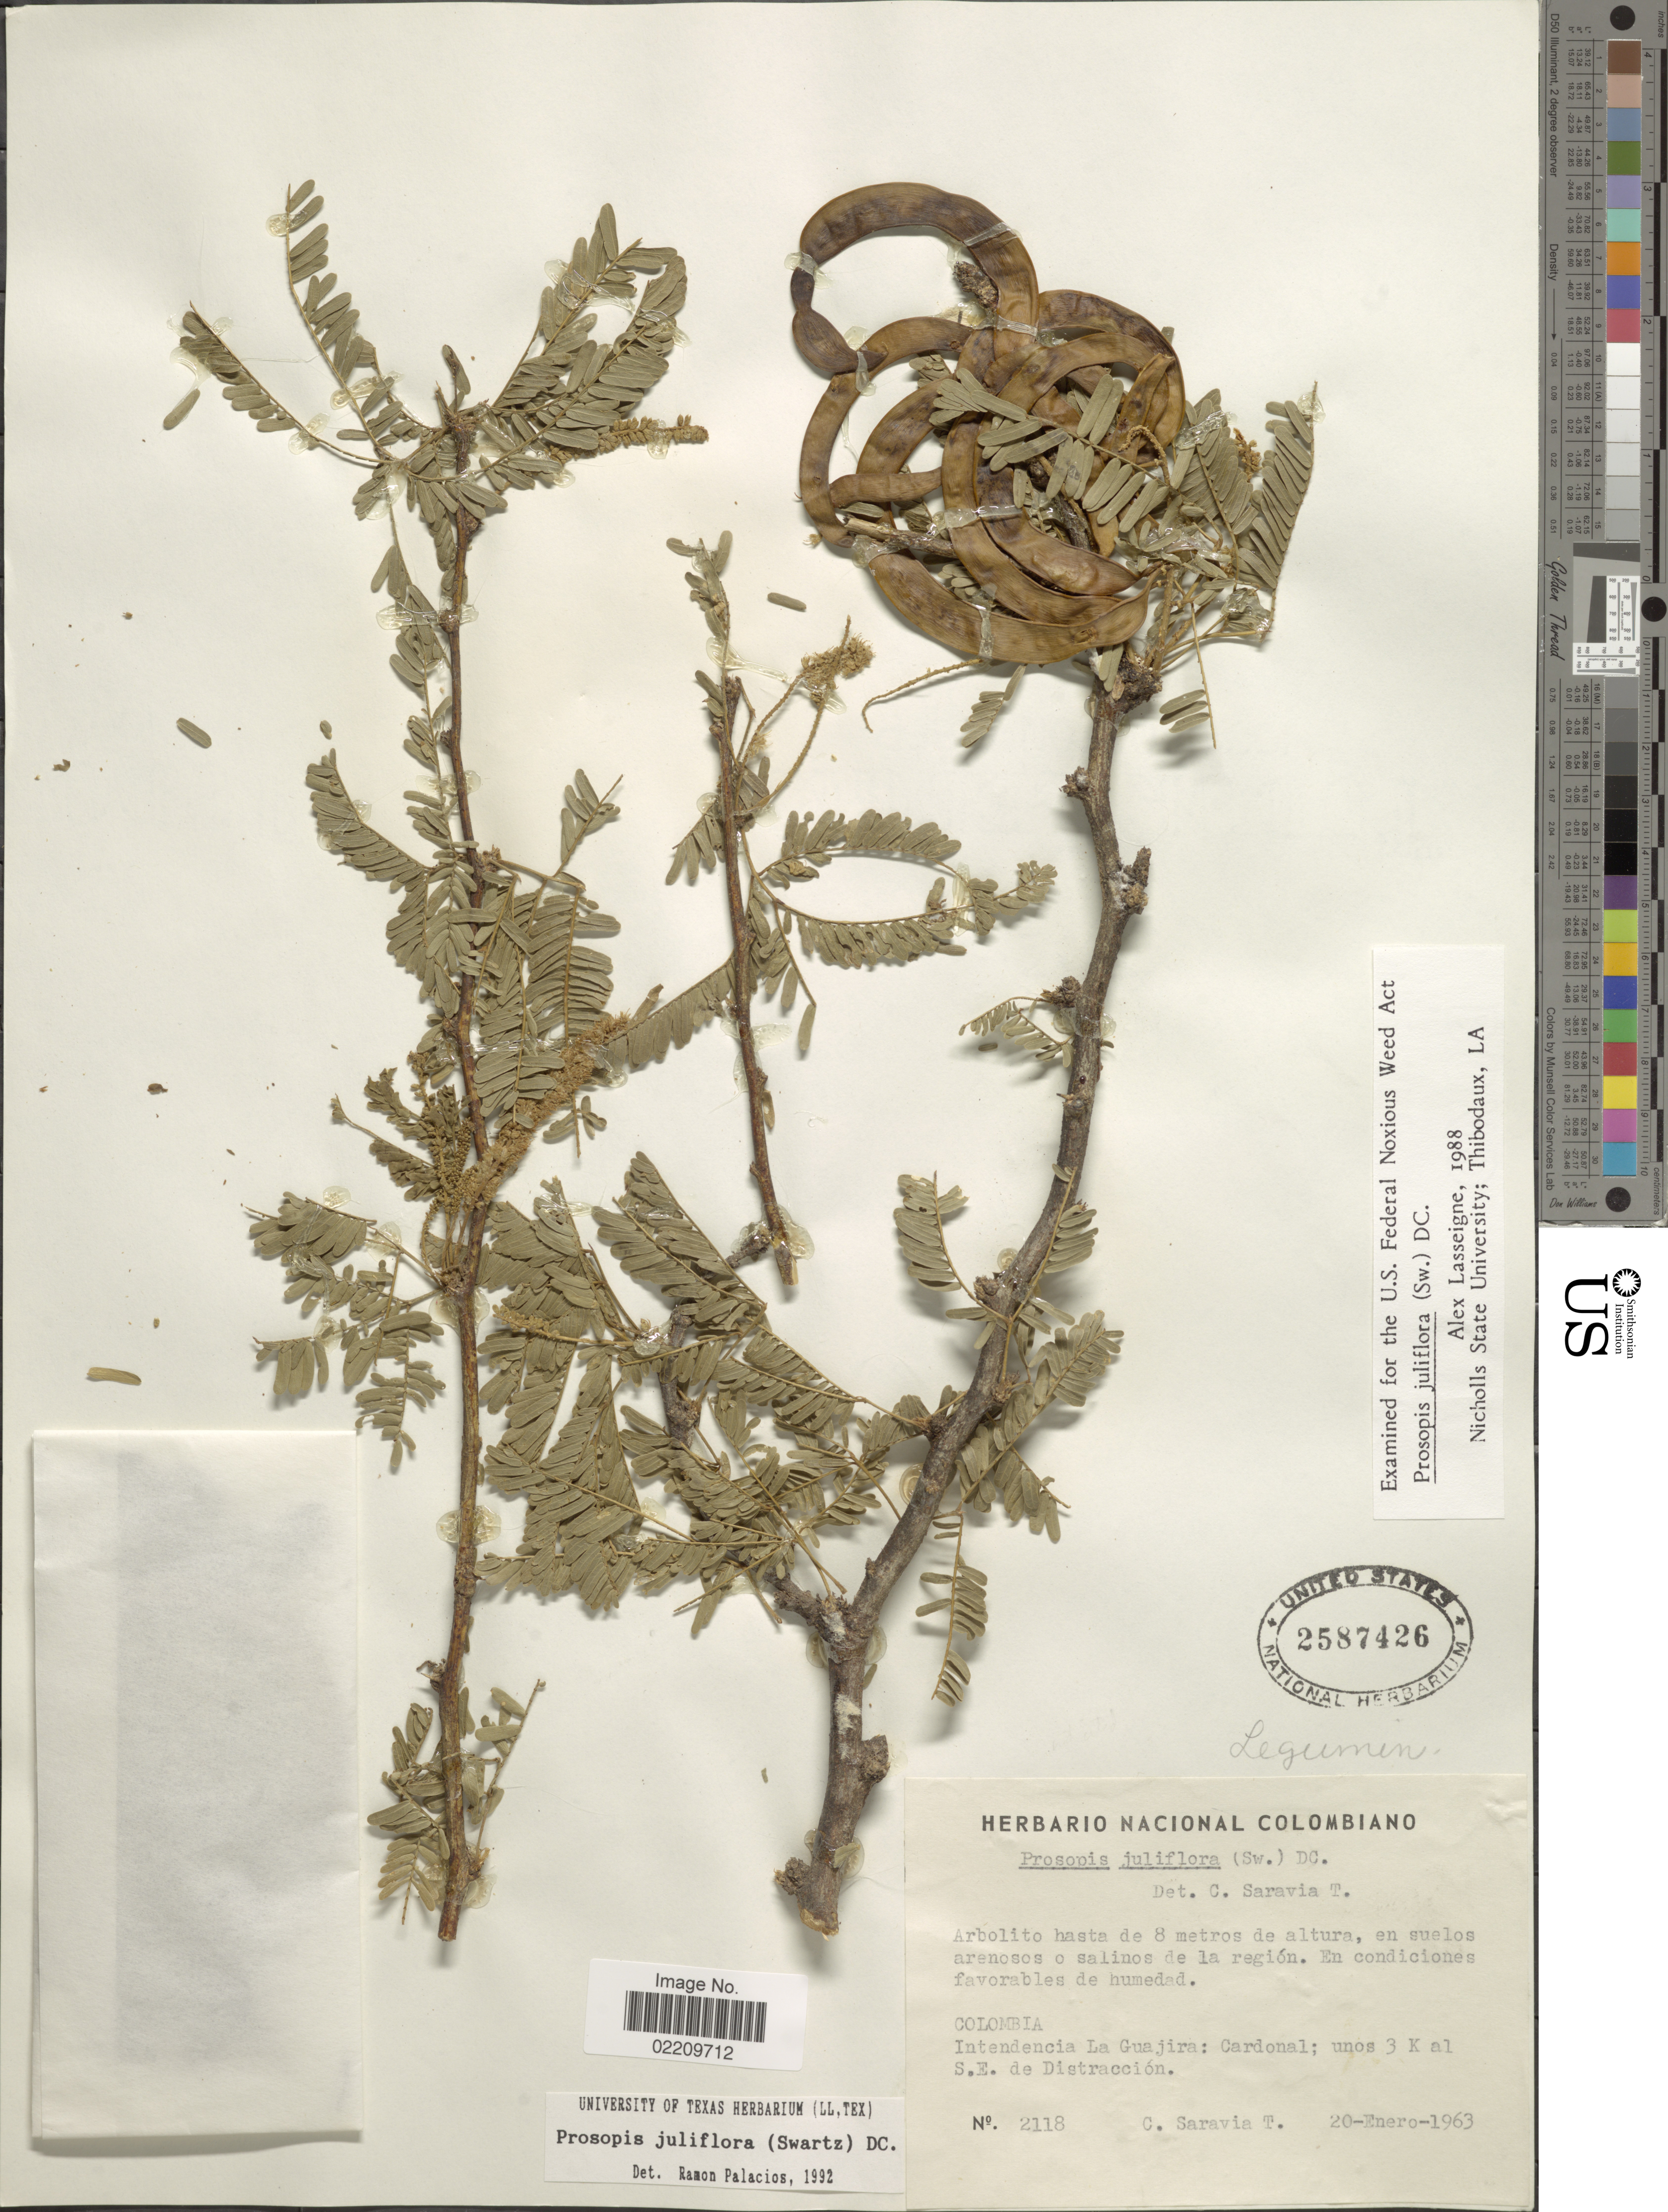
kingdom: Plantae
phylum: Tracheophyta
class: Magnoliopsida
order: Fabales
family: Fabaceae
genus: Neltuma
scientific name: Neltuma juliflora var. juliflora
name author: (Sw.) Raf.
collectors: C. Saravia T.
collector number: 2118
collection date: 1963-01-20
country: Colombia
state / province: La Guajira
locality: Colombia. Intendencia La Guajira: Cardonal; unos 3 K al S.E. de Distracción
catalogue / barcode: US 2587426